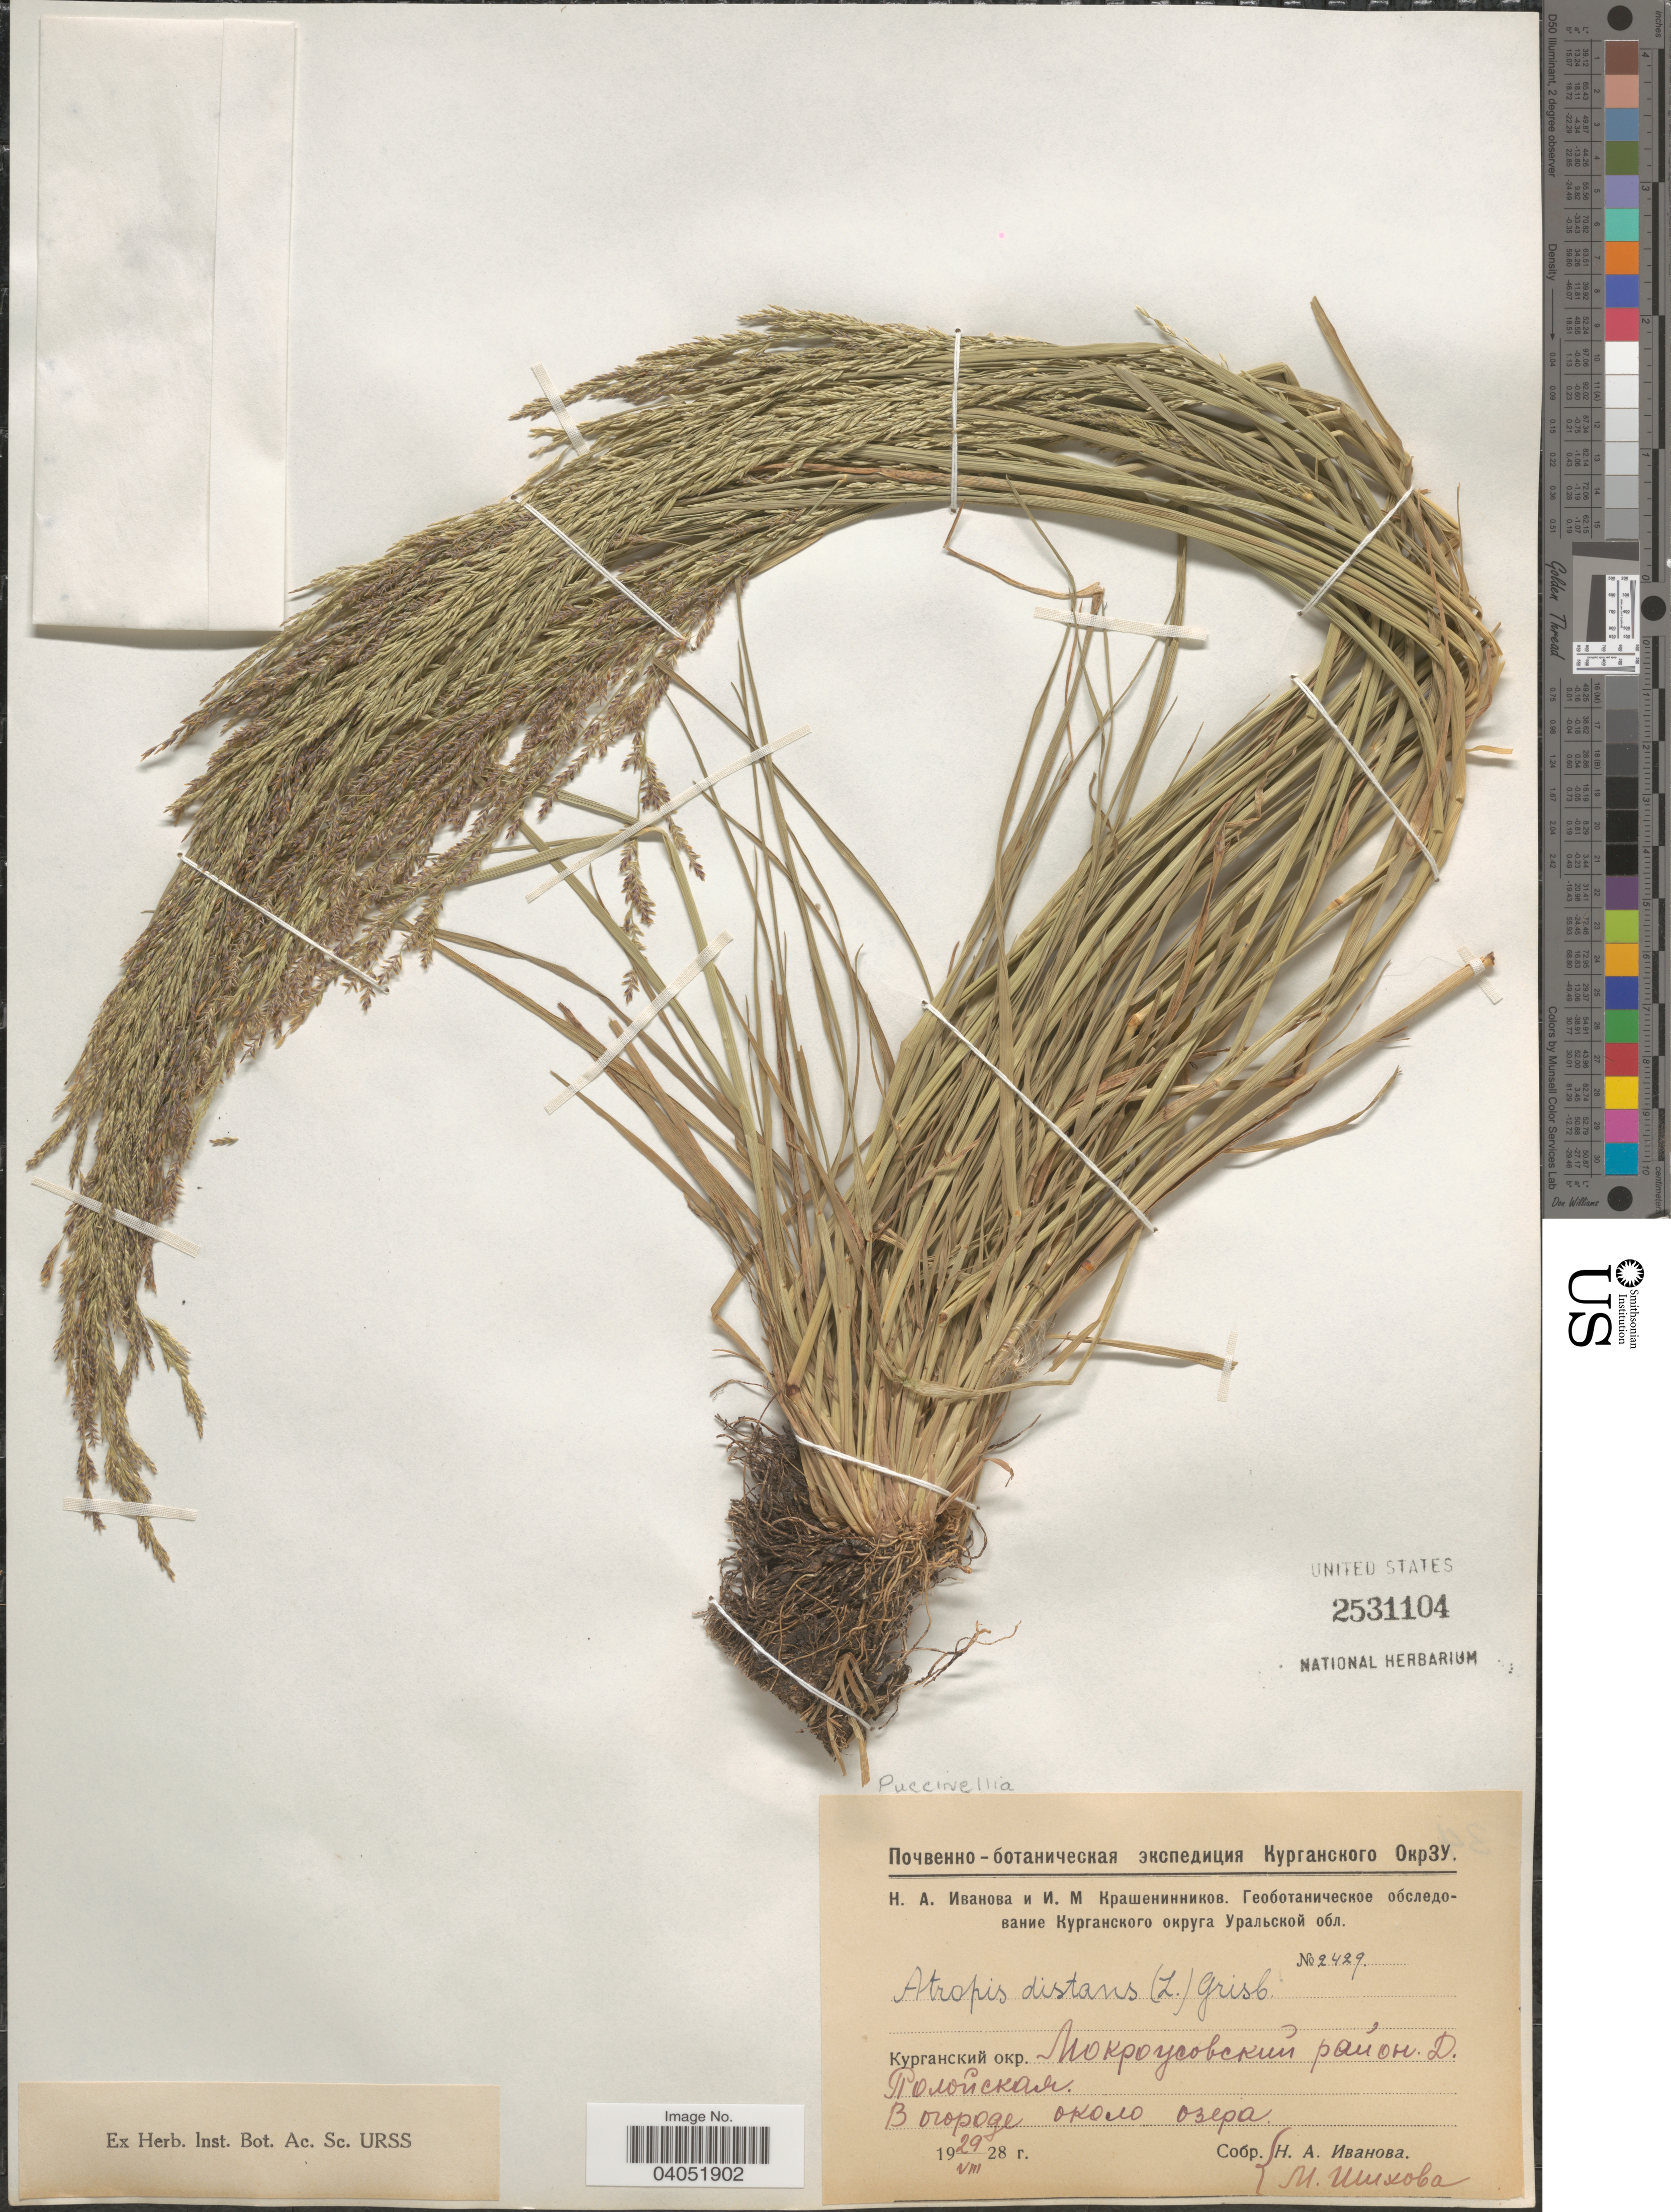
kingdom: Plantae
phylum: Tracheophyta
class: Liliopsida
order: Poales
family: Poaceae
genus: Puccinellia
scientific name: Puccinellia distans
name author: (Jacq.) Parl.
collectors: N. Ivanova & M. Shikhova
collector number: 2429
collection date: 1928-08-29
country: Russian Federation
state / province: Kurgan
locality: District Mokrousovskiy , village Poloiskaya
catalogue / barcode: US 2531104